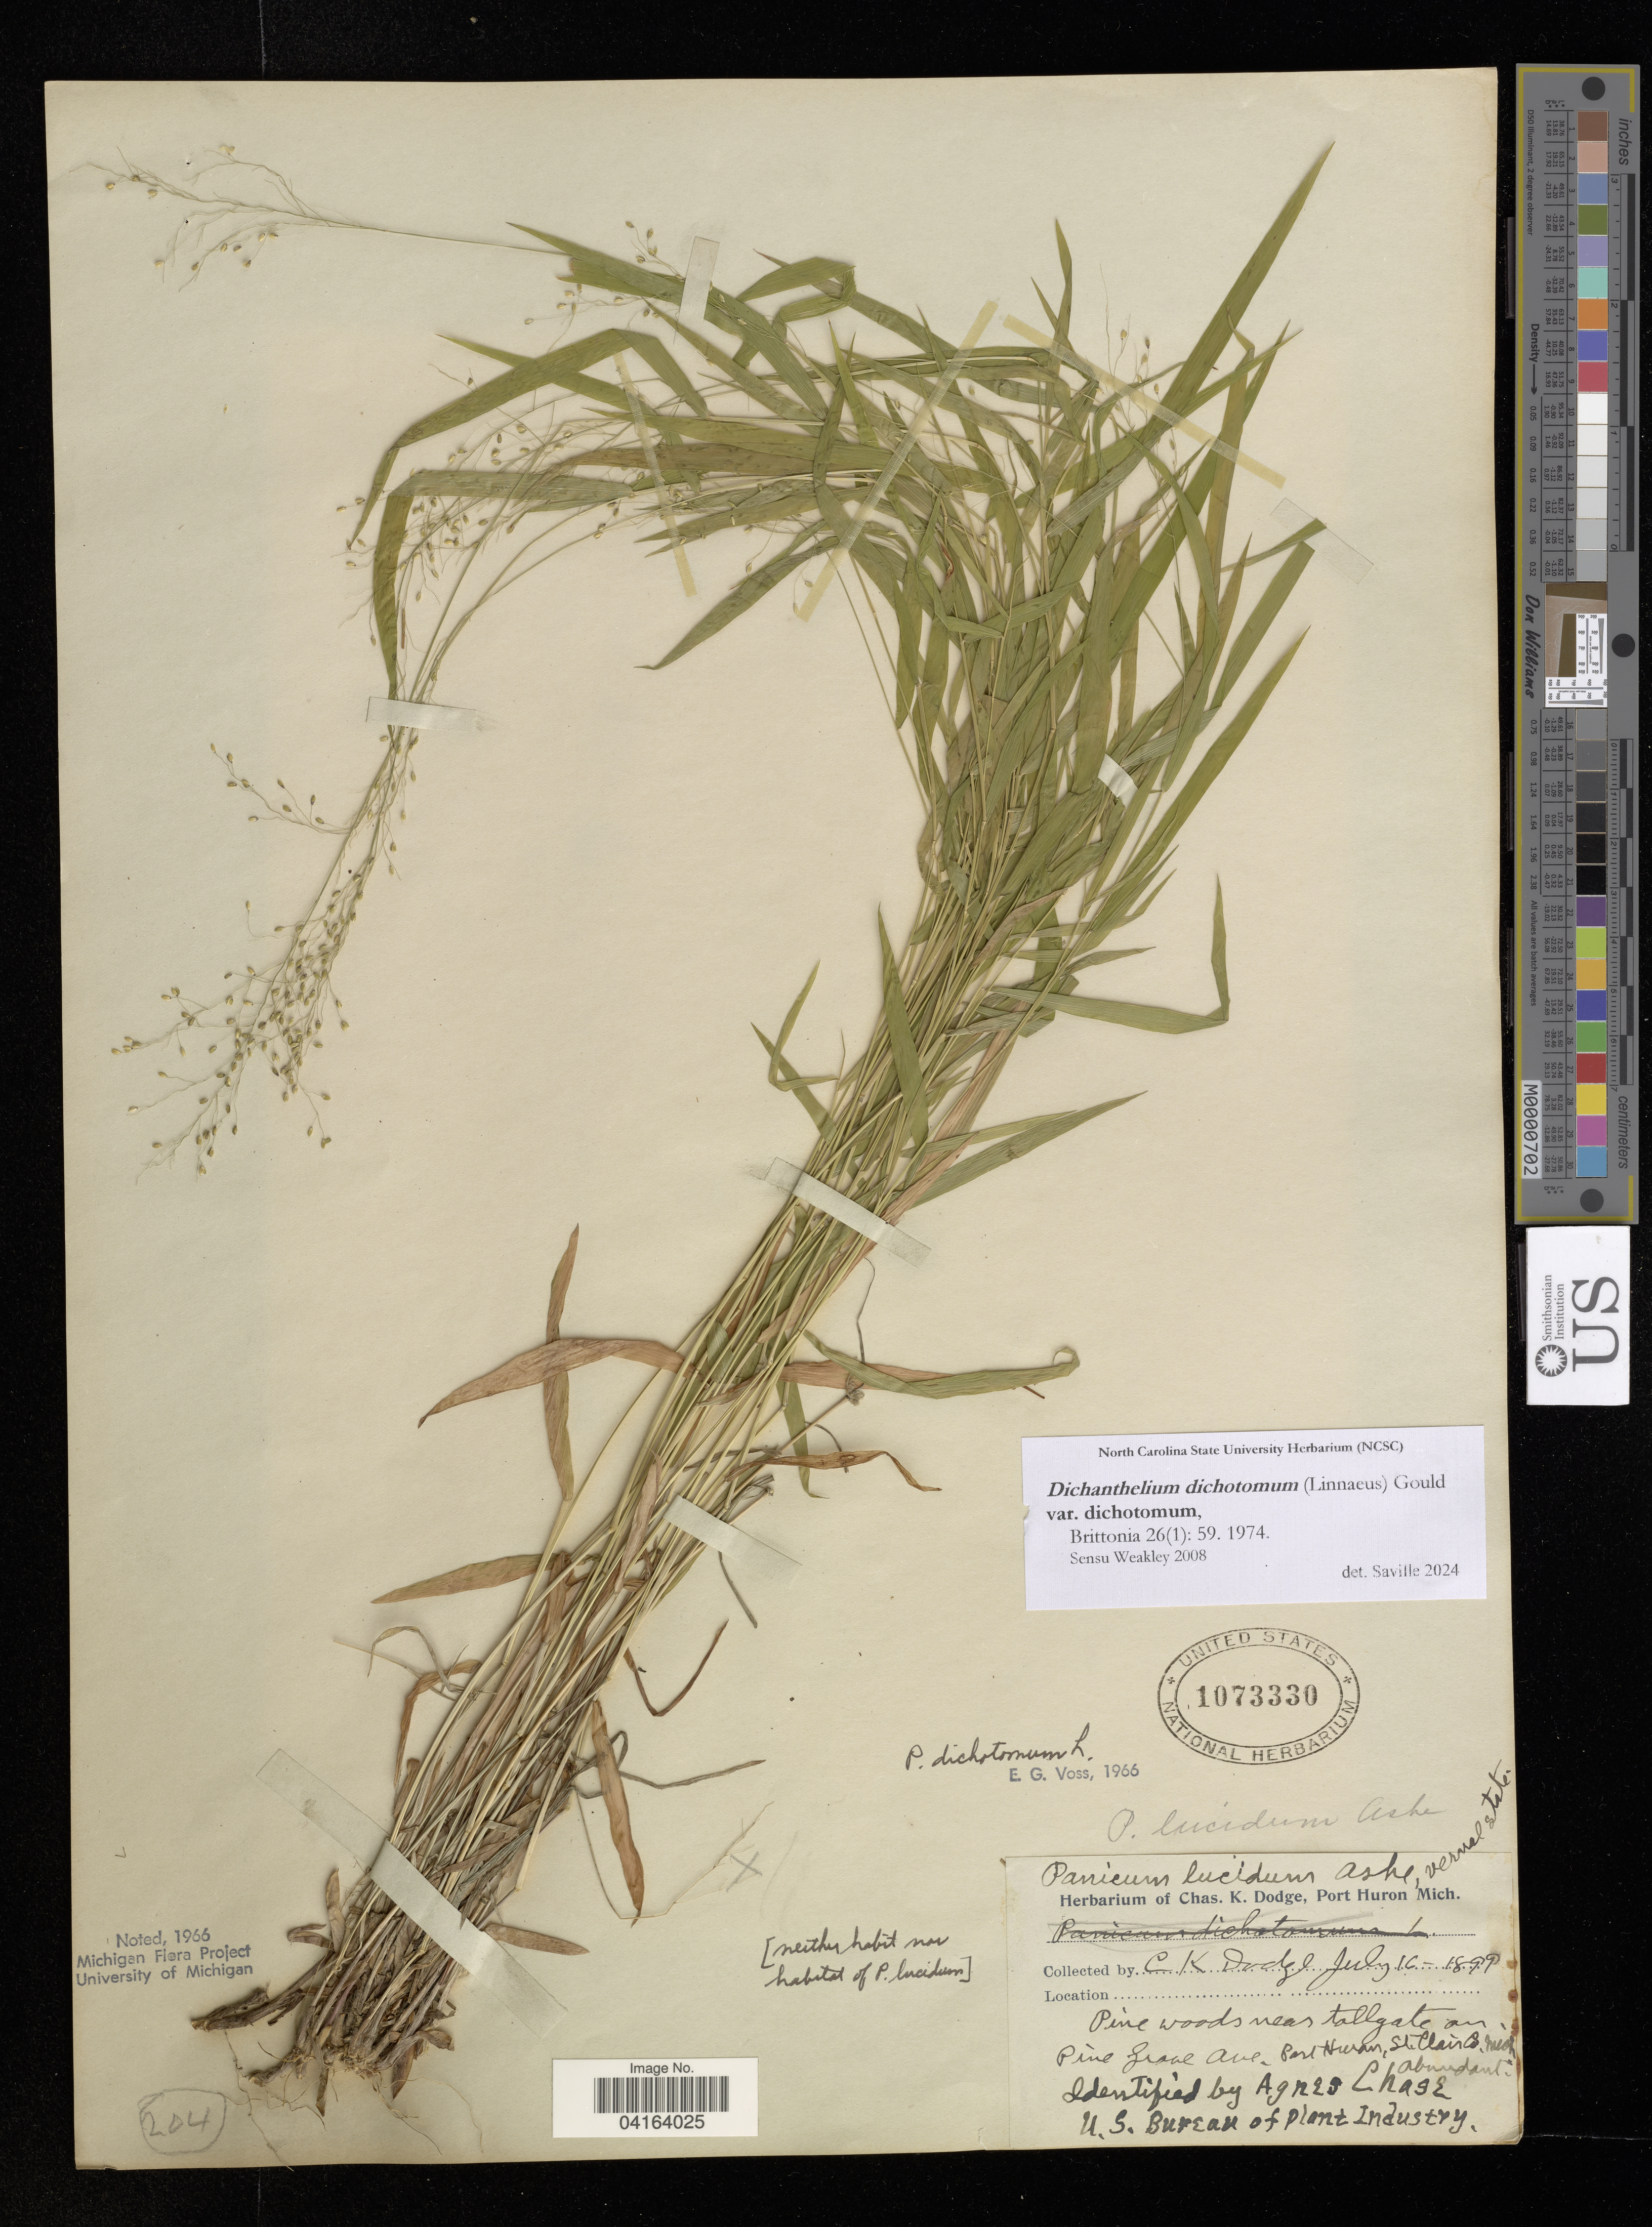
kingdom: Plantae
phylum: Tracheophyta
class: Liliopsida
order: Poales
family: Poaceae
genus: Dichanthelium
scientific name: Dichanthelium dichotomum var. dichotomum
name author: (L.) Gould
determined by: Saville, A. C., (NCSC), North Carolina State University (UNITED STATES)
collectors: C. Dodge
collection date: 1899-07-16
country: United States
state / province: Michigan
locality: Port Huron. Pine woods near tallgate on Pine Grove Ave. St. Clair Co.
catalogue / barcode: US 1073330